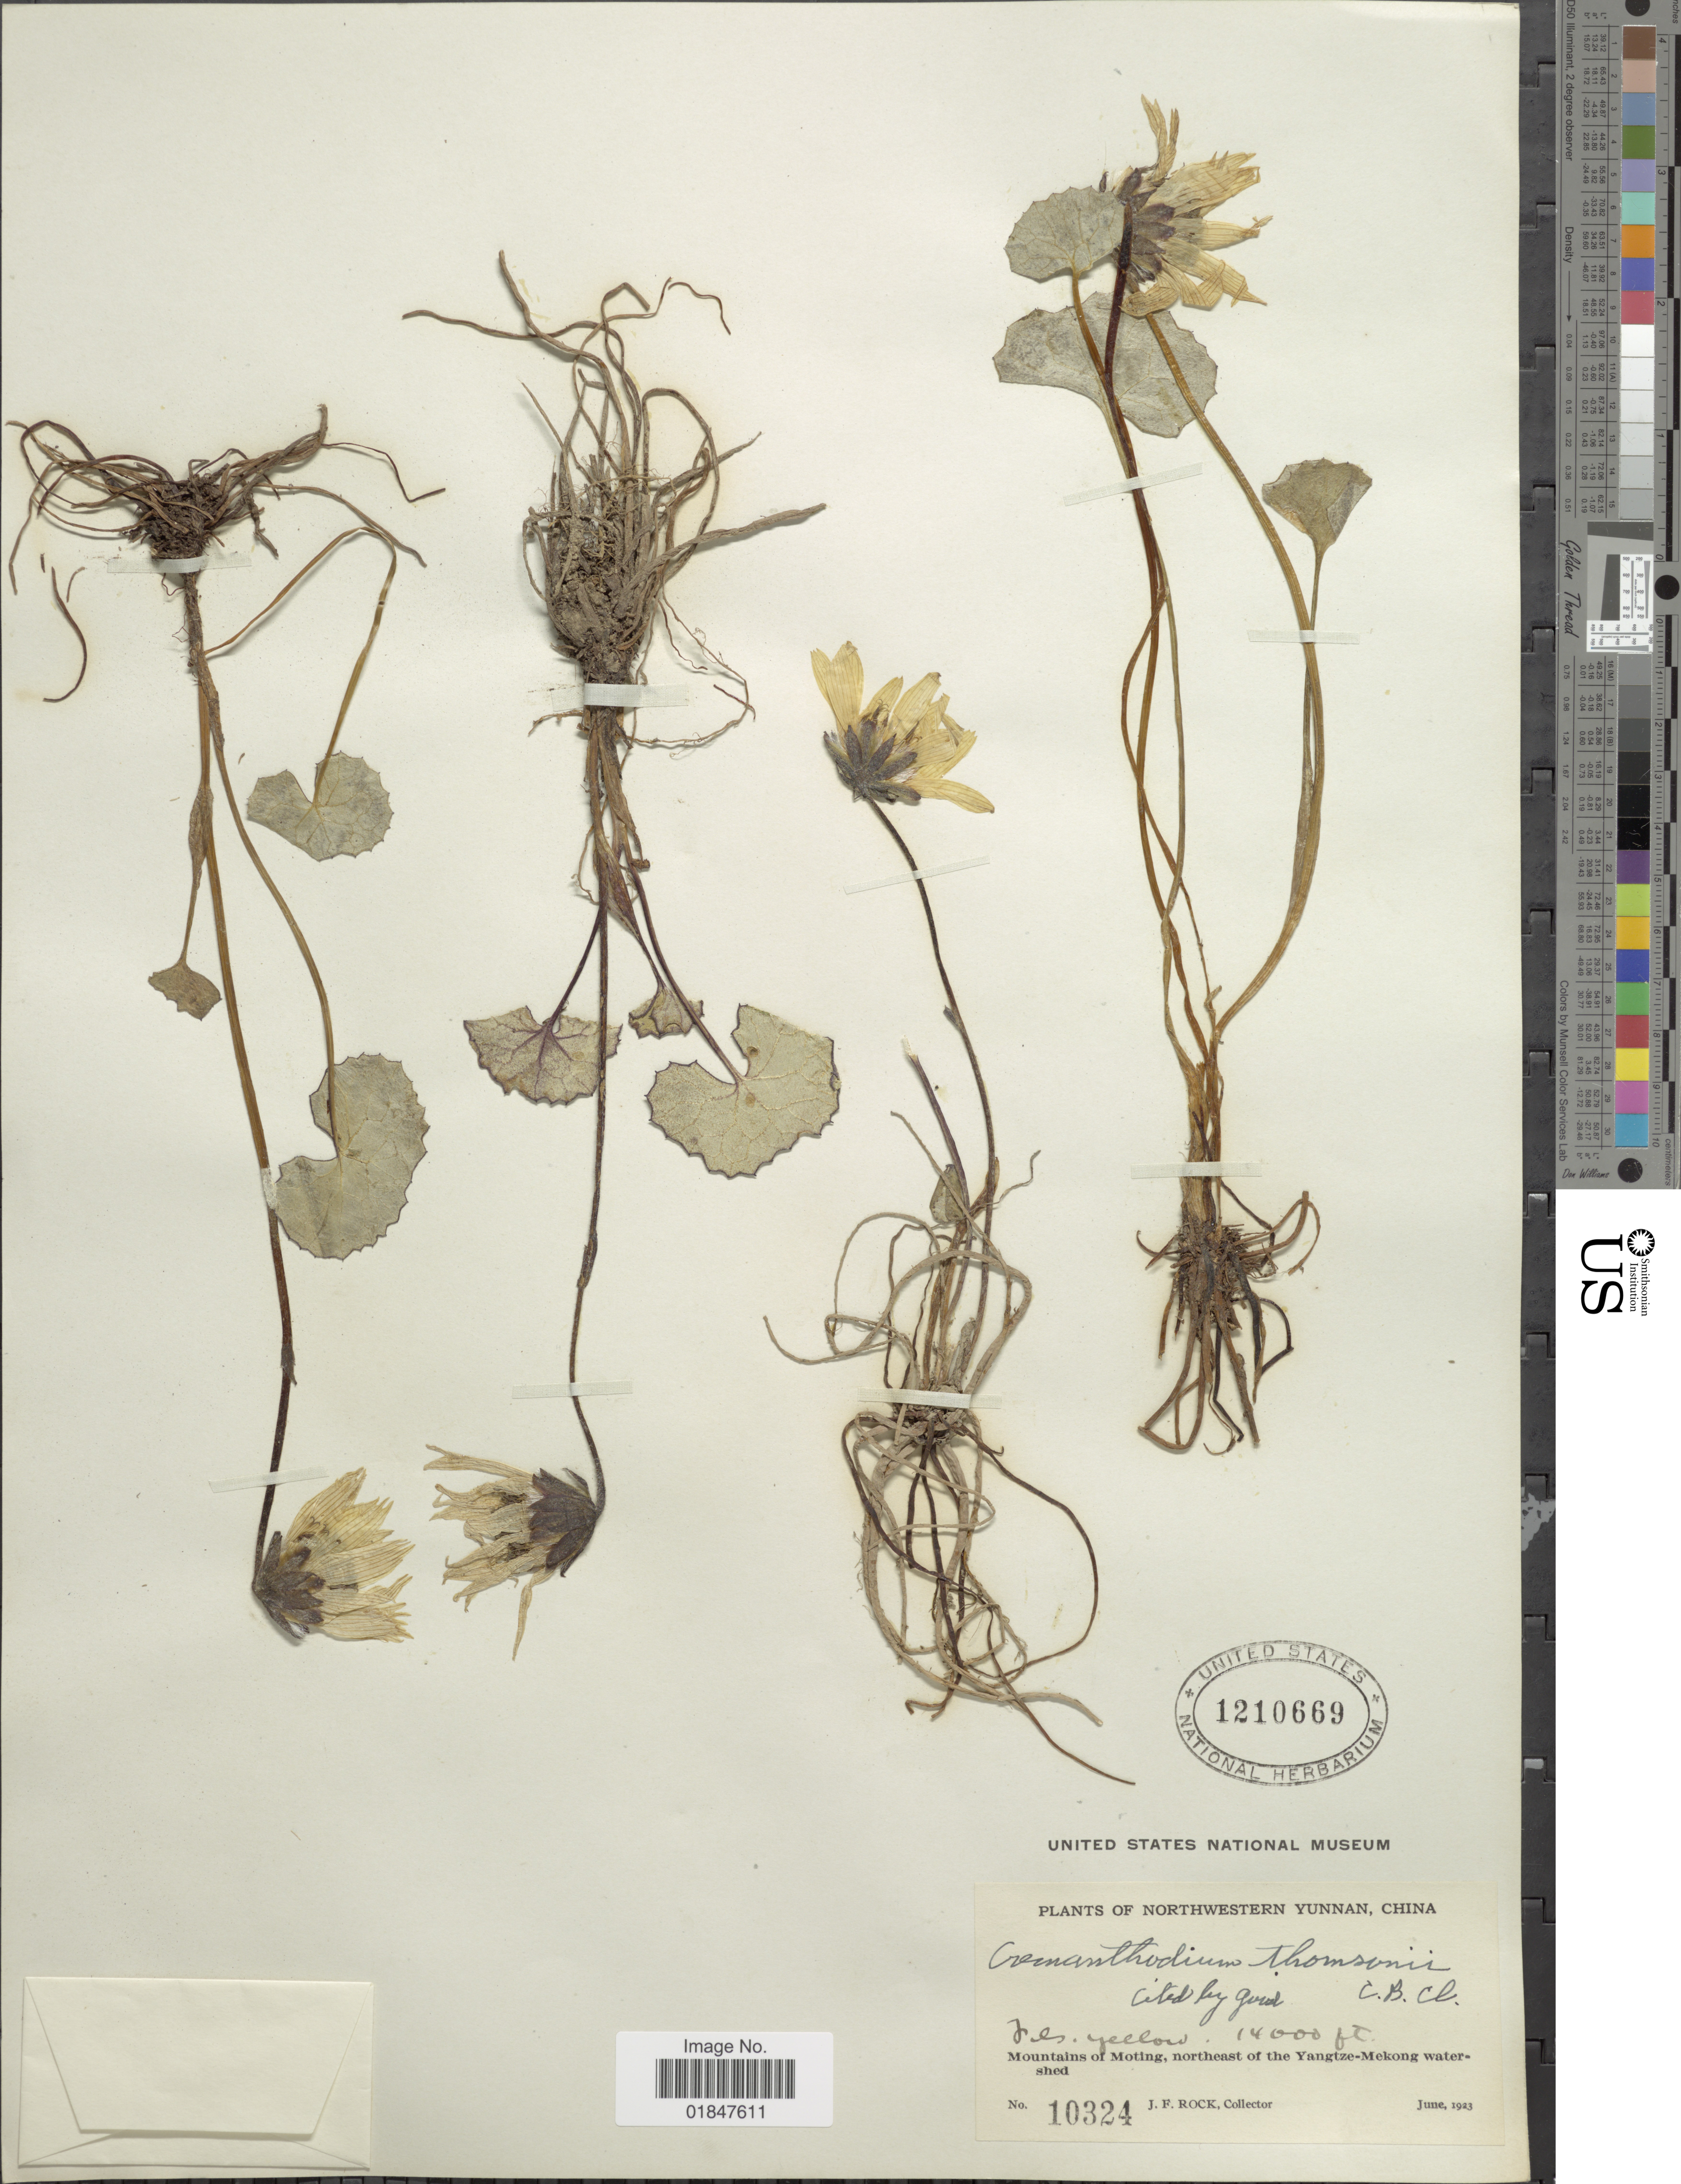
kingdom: Plantae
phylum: Tracheophyta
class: Magnoliopsida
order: Asterales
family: Asteraceae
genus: Cremanthodium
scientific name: Cremanthodium thomsonii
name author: C.B. Clarke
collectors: J. Rock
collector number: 10324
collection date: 1923-06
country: China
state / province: Yunnan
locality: Northwestern Yunnan, Mountains of Moting, northeast of the Yangtze-Mekong watershed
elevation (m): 4267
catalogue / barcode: US 1210669